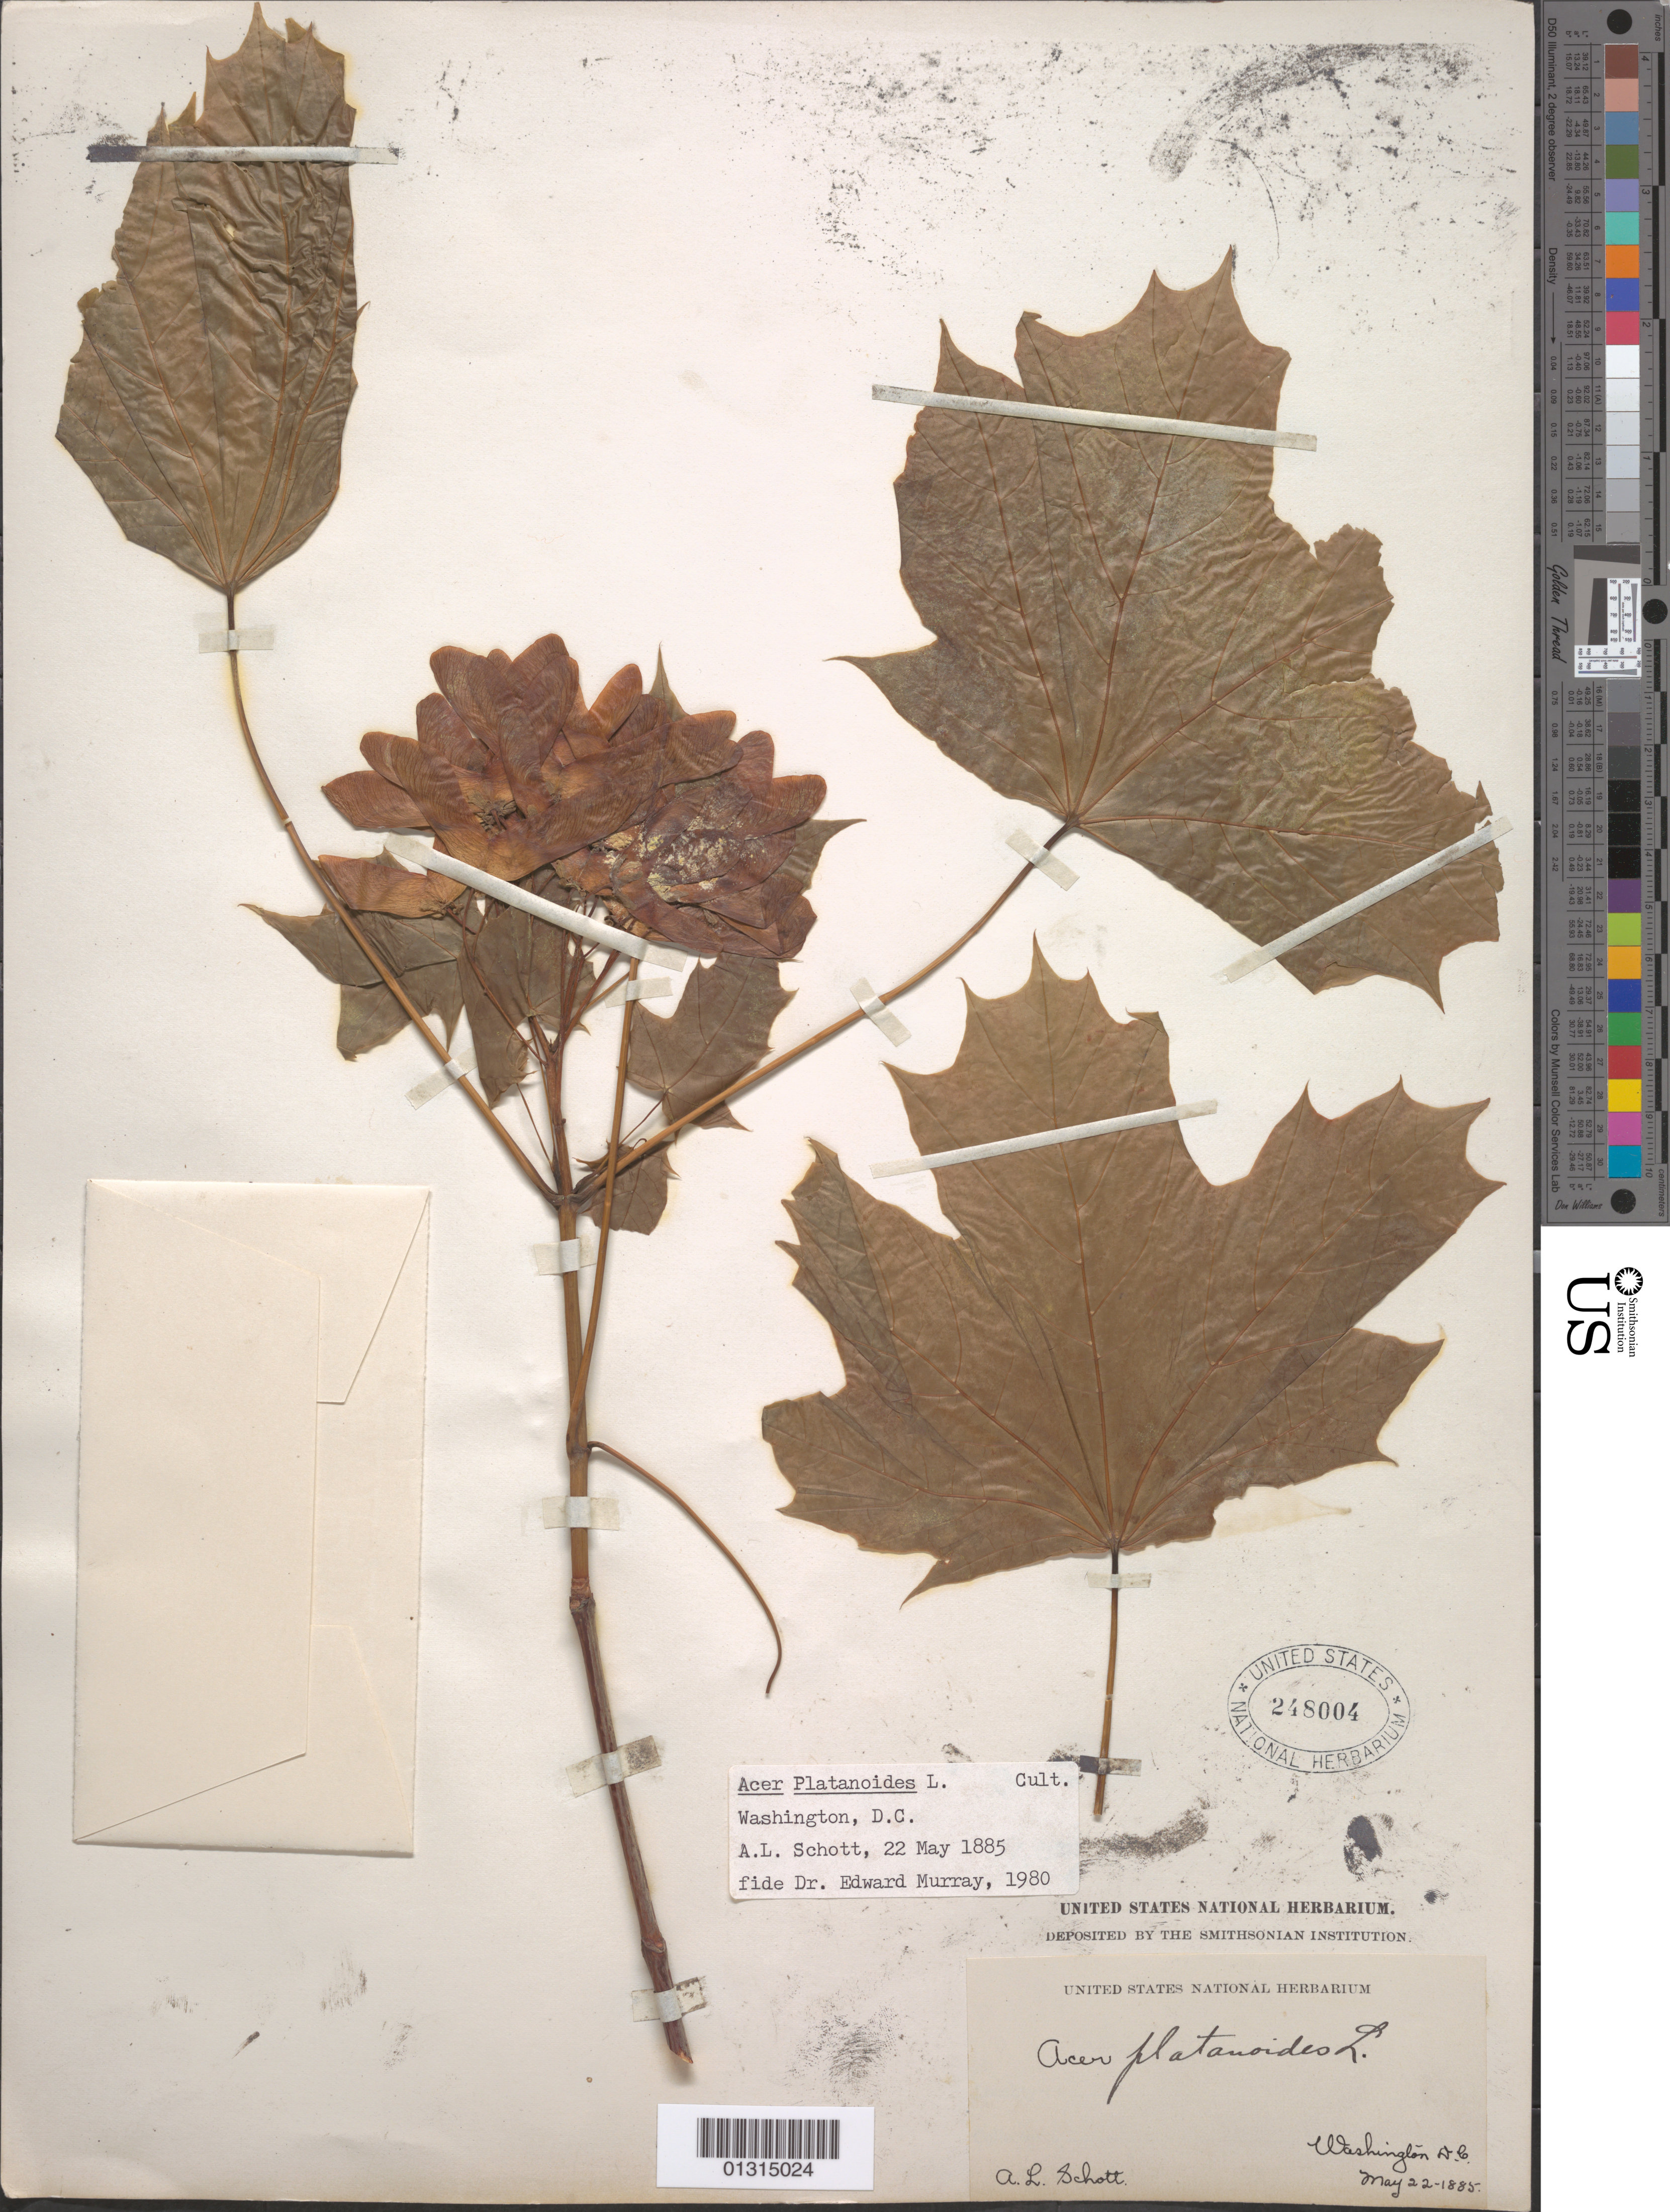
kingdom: Plantae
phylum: Tracheophyta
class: Magnoliopsida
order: Sapindales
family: Sapindaceae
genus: Acer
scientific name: Acer platanoides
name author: L.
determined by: Murray, Edward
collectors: A. L. Schott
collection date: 1885-05-22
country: United States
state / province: District of Columbia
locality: Washington, DC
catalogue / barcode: US 248004